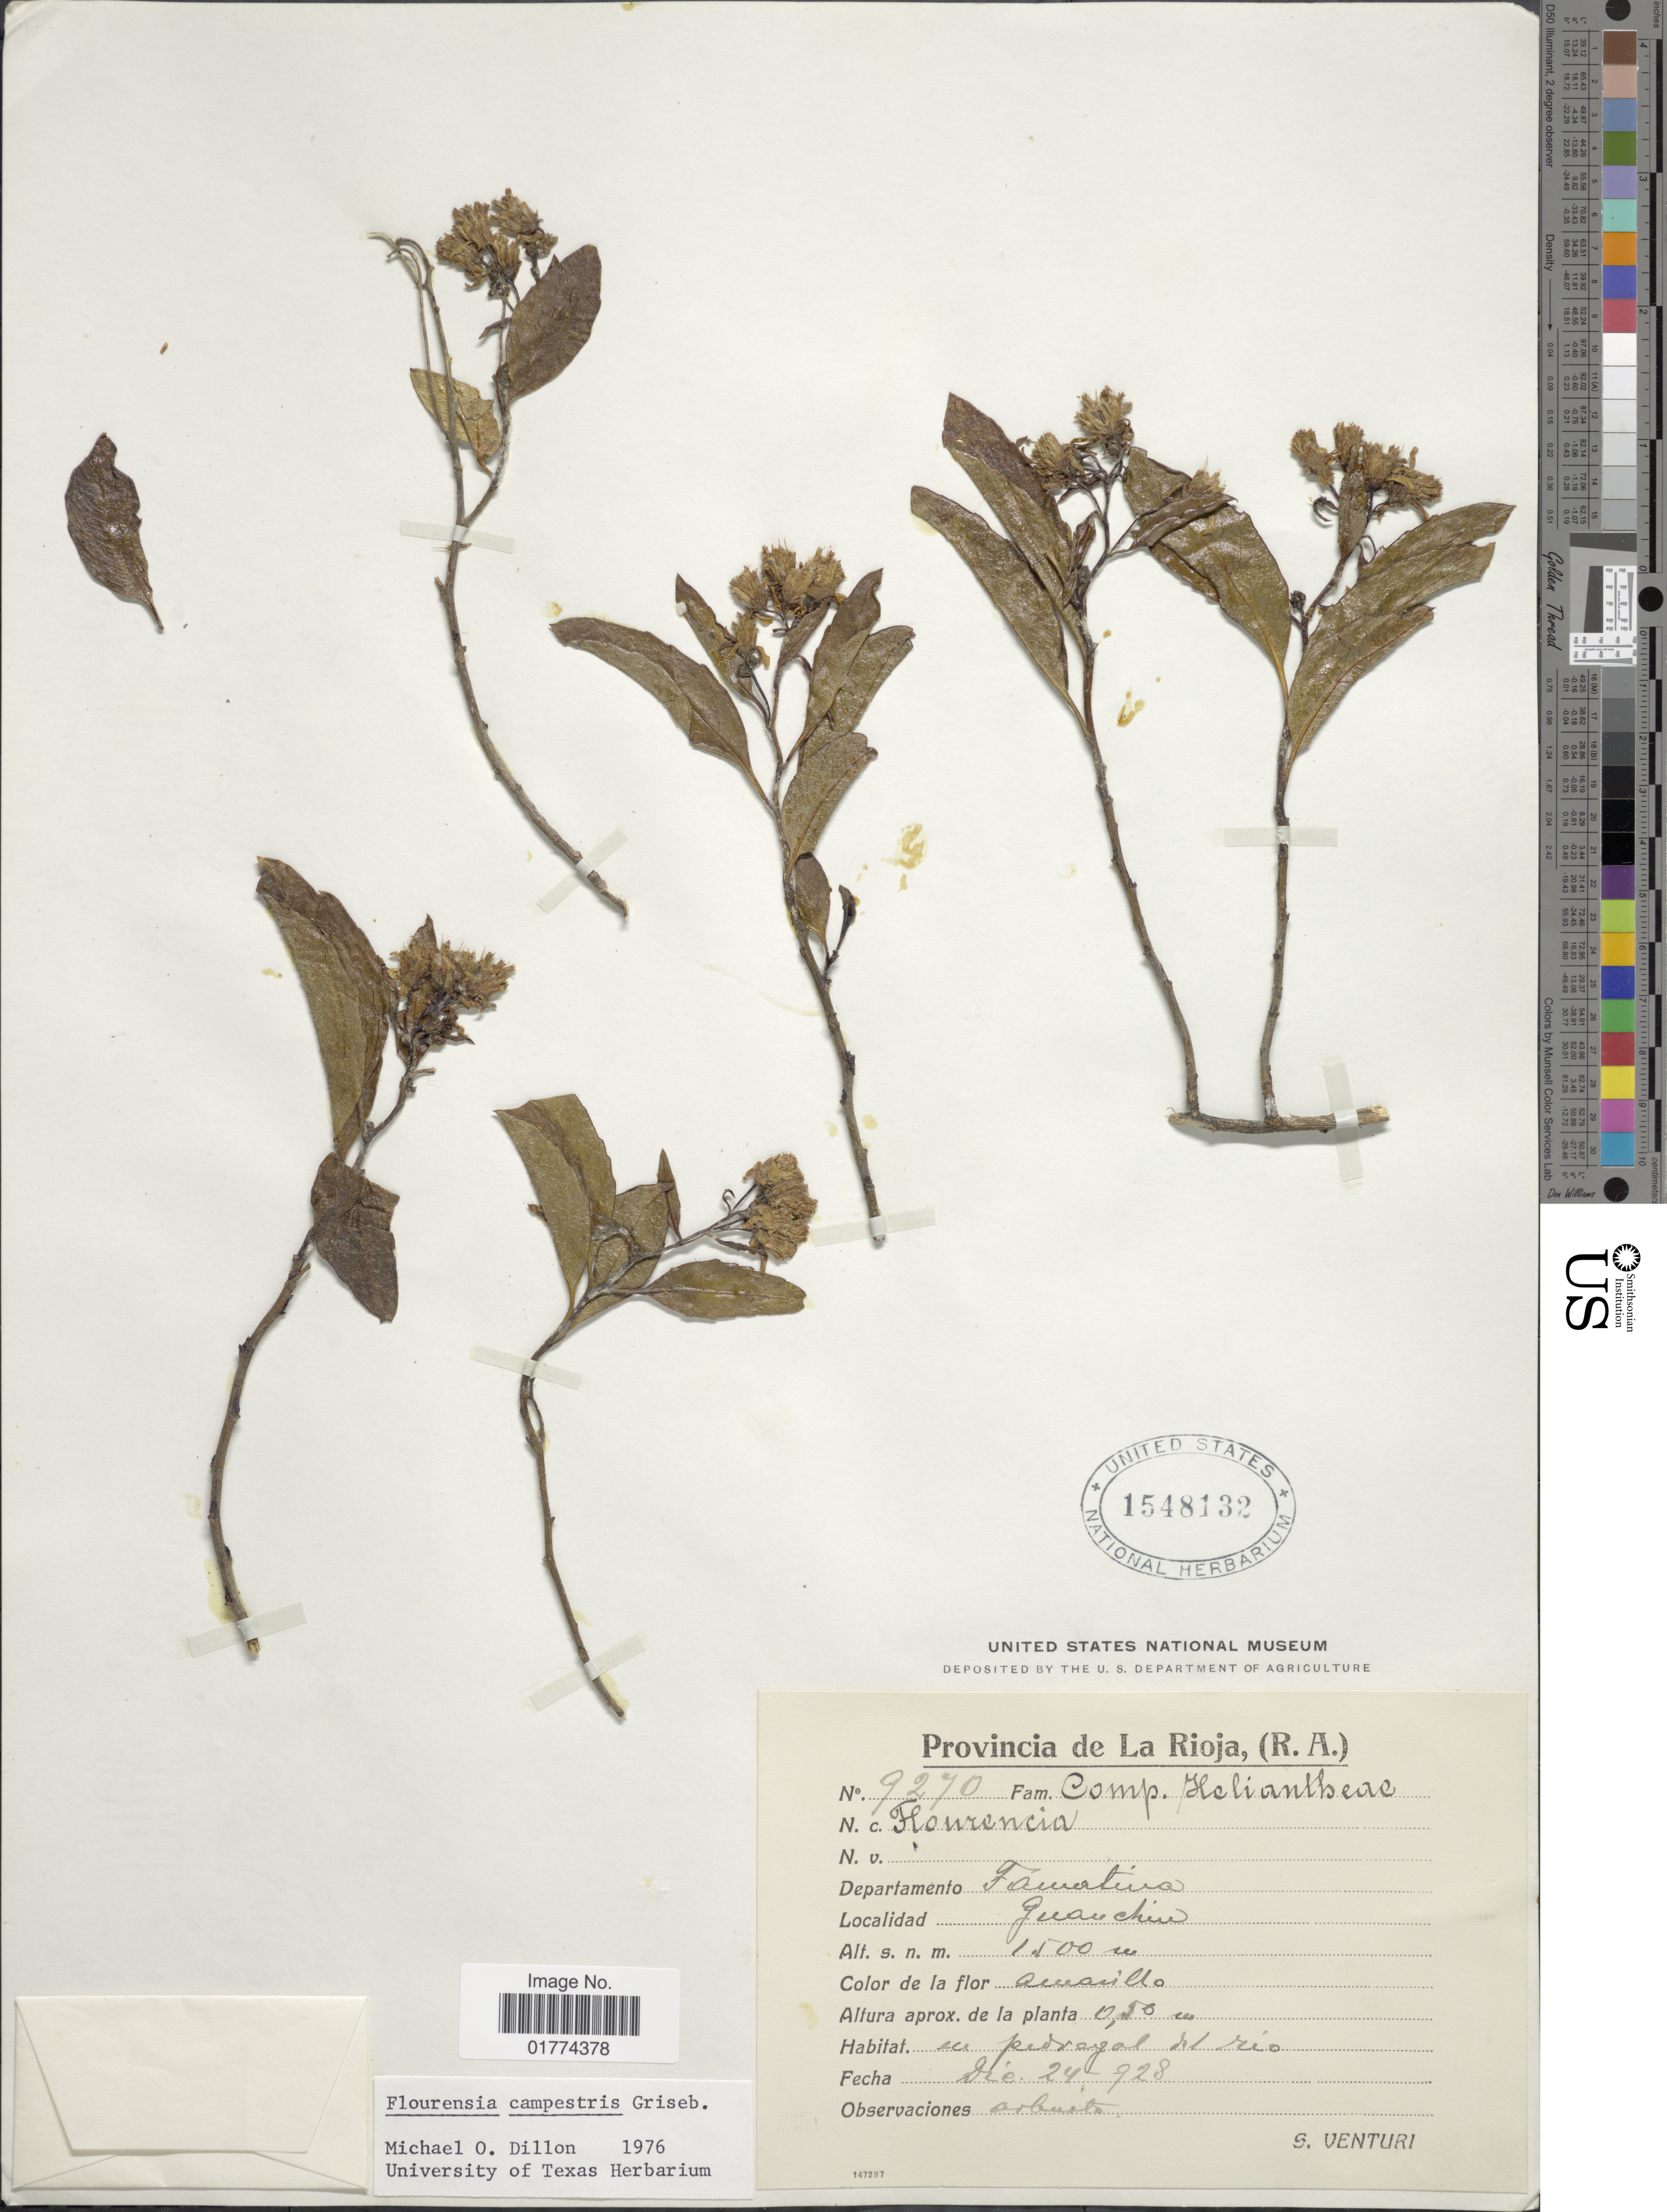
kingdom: Plantae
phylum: Tracheophyta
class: Magnoliopsida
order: Asterales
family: Asteraceae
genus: Flourensia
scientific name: Flourensia campestris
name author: Griseb.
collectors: S. Venturi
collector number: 9270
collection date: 1928-12-24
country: Argentina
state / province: La Rioja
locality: Departamento Tamatina. Guanchin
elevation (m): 1500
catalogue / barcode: US 1548132